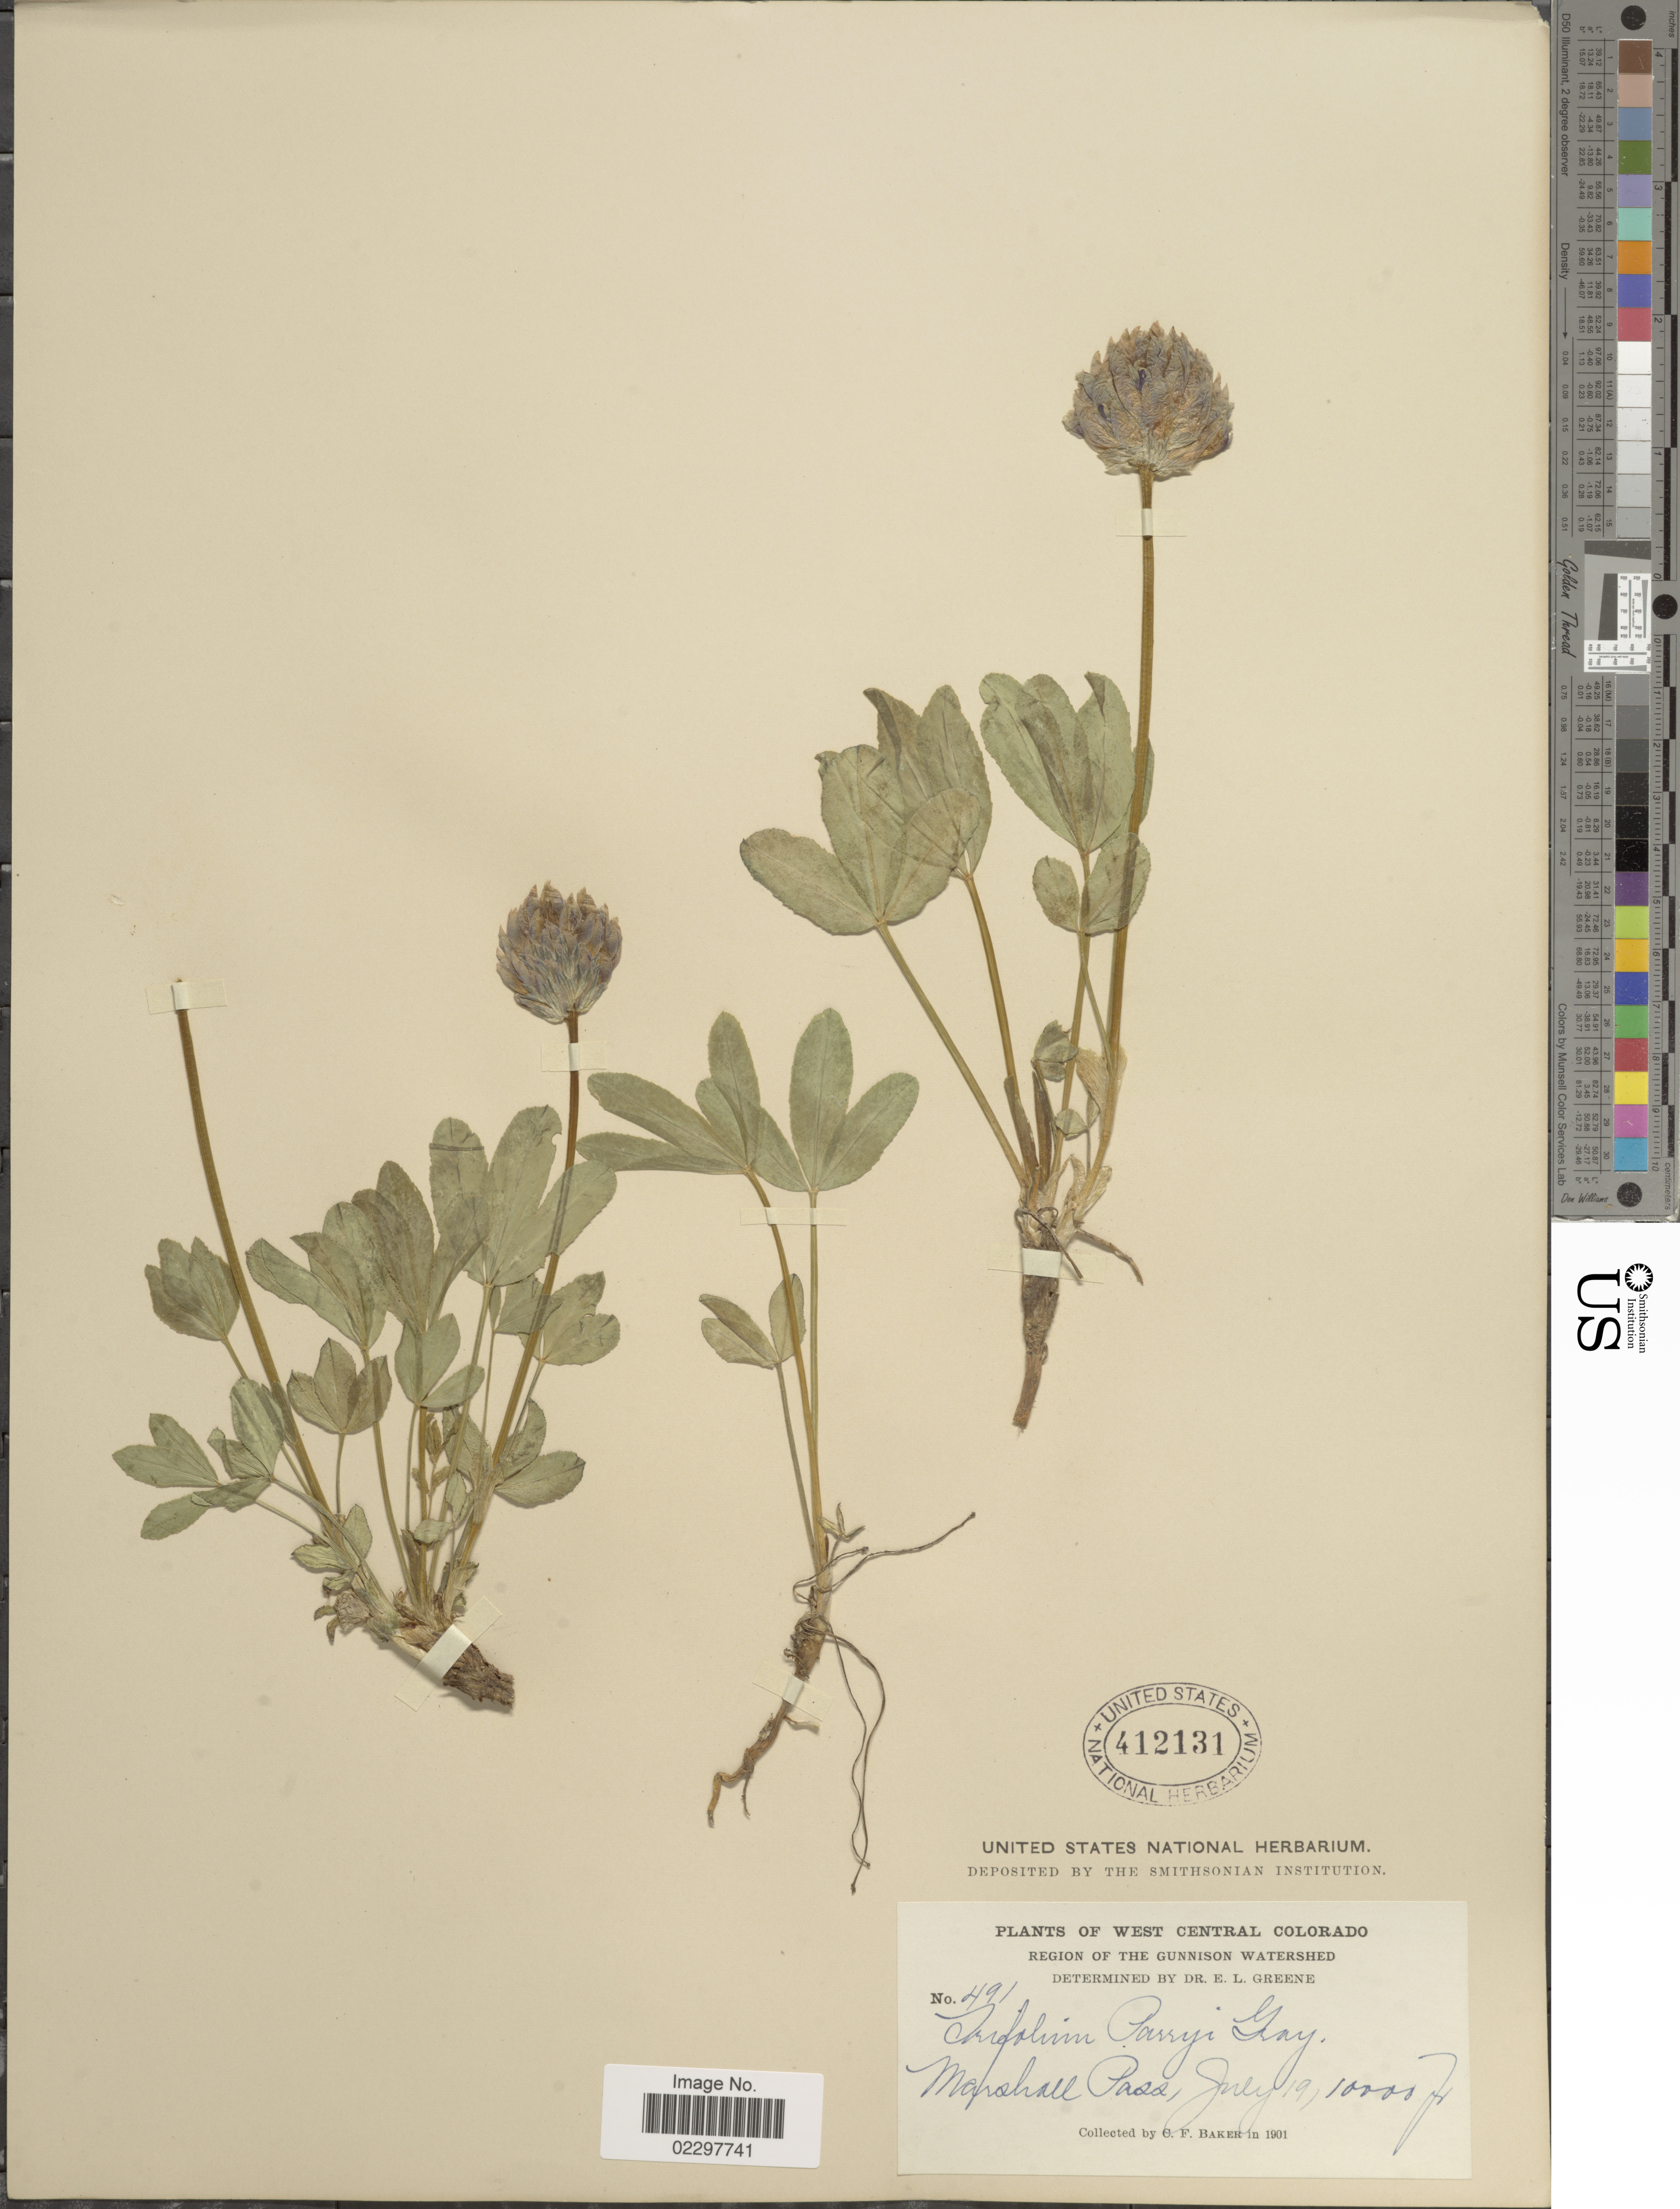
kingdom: Plantae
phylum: Tracheophyta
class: Magnoliopsida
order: Fabales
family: Fabaceae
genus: Trifolium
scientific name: Trifolium parryi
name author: A. Gray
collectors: C. F. Baker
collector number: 491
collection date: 1901-07-19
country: United States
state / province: Colorado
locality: West Central Colorado, Region of the Gunnison Watershed, Marshall Pass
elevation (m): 3048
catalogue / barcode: US 412131